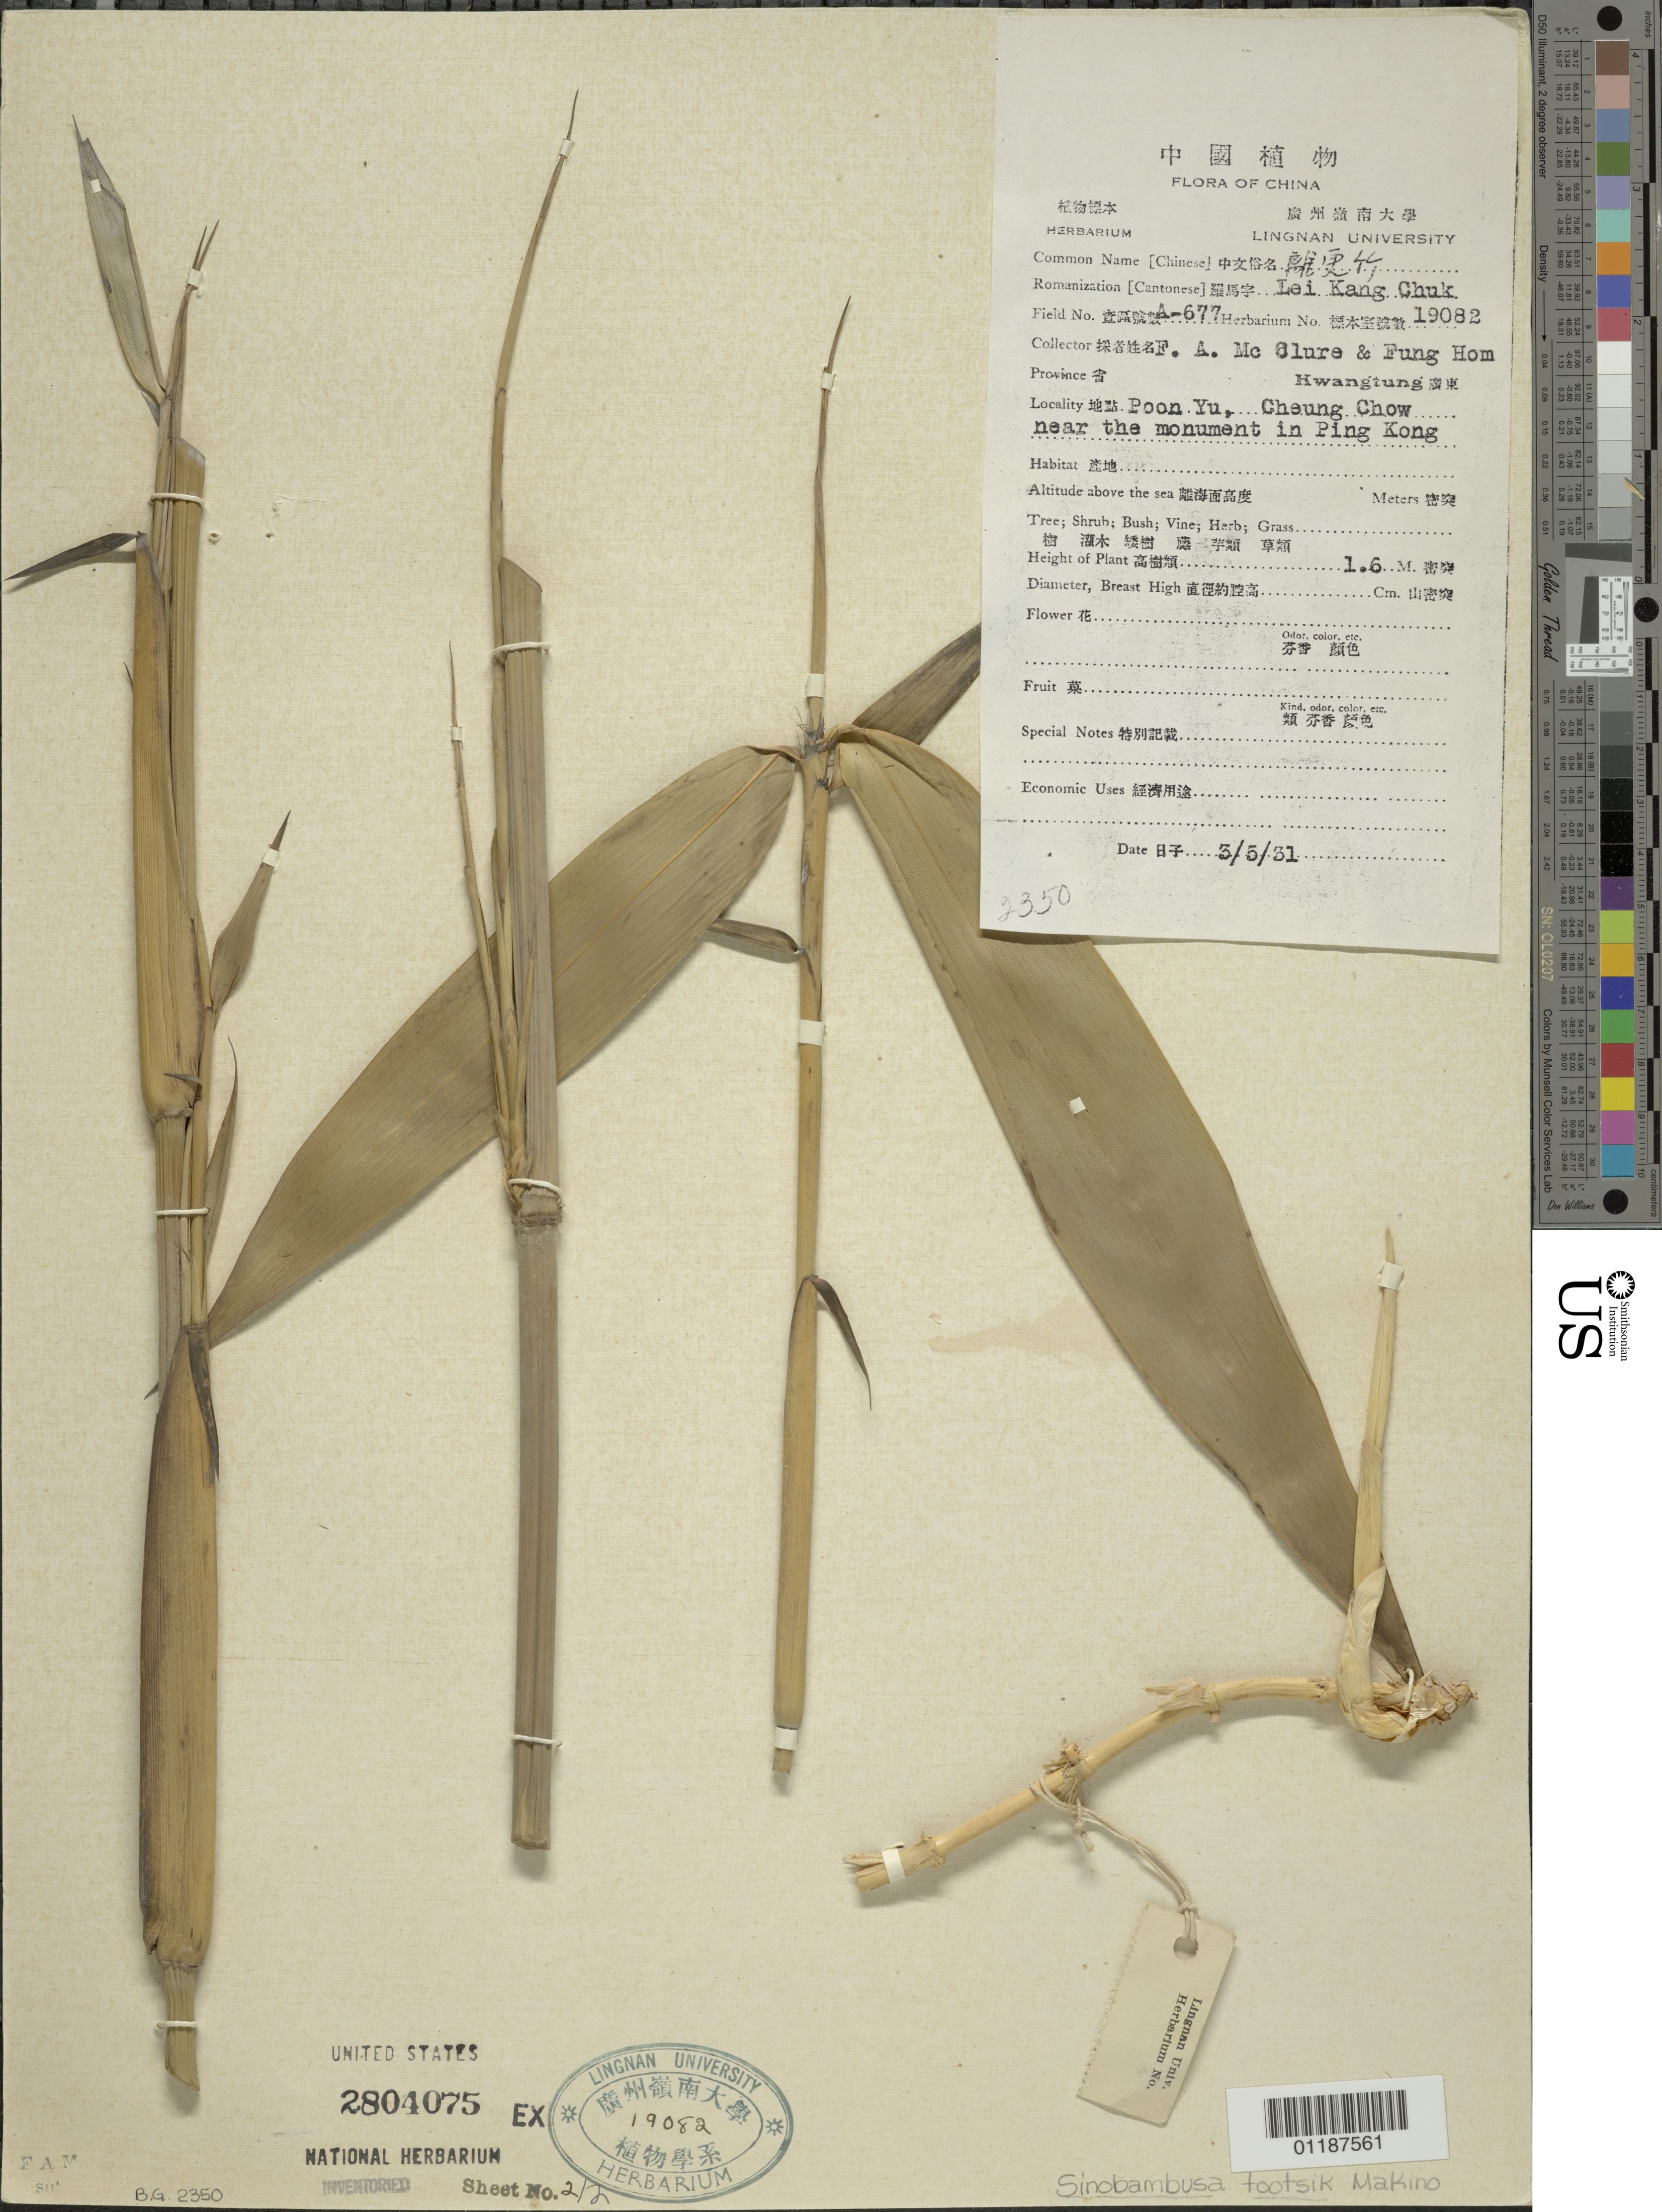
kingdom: Plantae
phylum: Tracheophyta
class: Liliopsida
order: Poales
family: Poaceae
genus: Sinobambusa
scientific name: Sinobambusa tootsik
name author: Makino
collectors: F. A. McClure & H. L. Fung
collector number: A-677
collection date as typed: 05 Mar 1931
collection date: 1931-03-05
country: China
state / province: Guangdong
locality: Poon Yu, Cheung Chow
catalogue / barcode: US 2804075